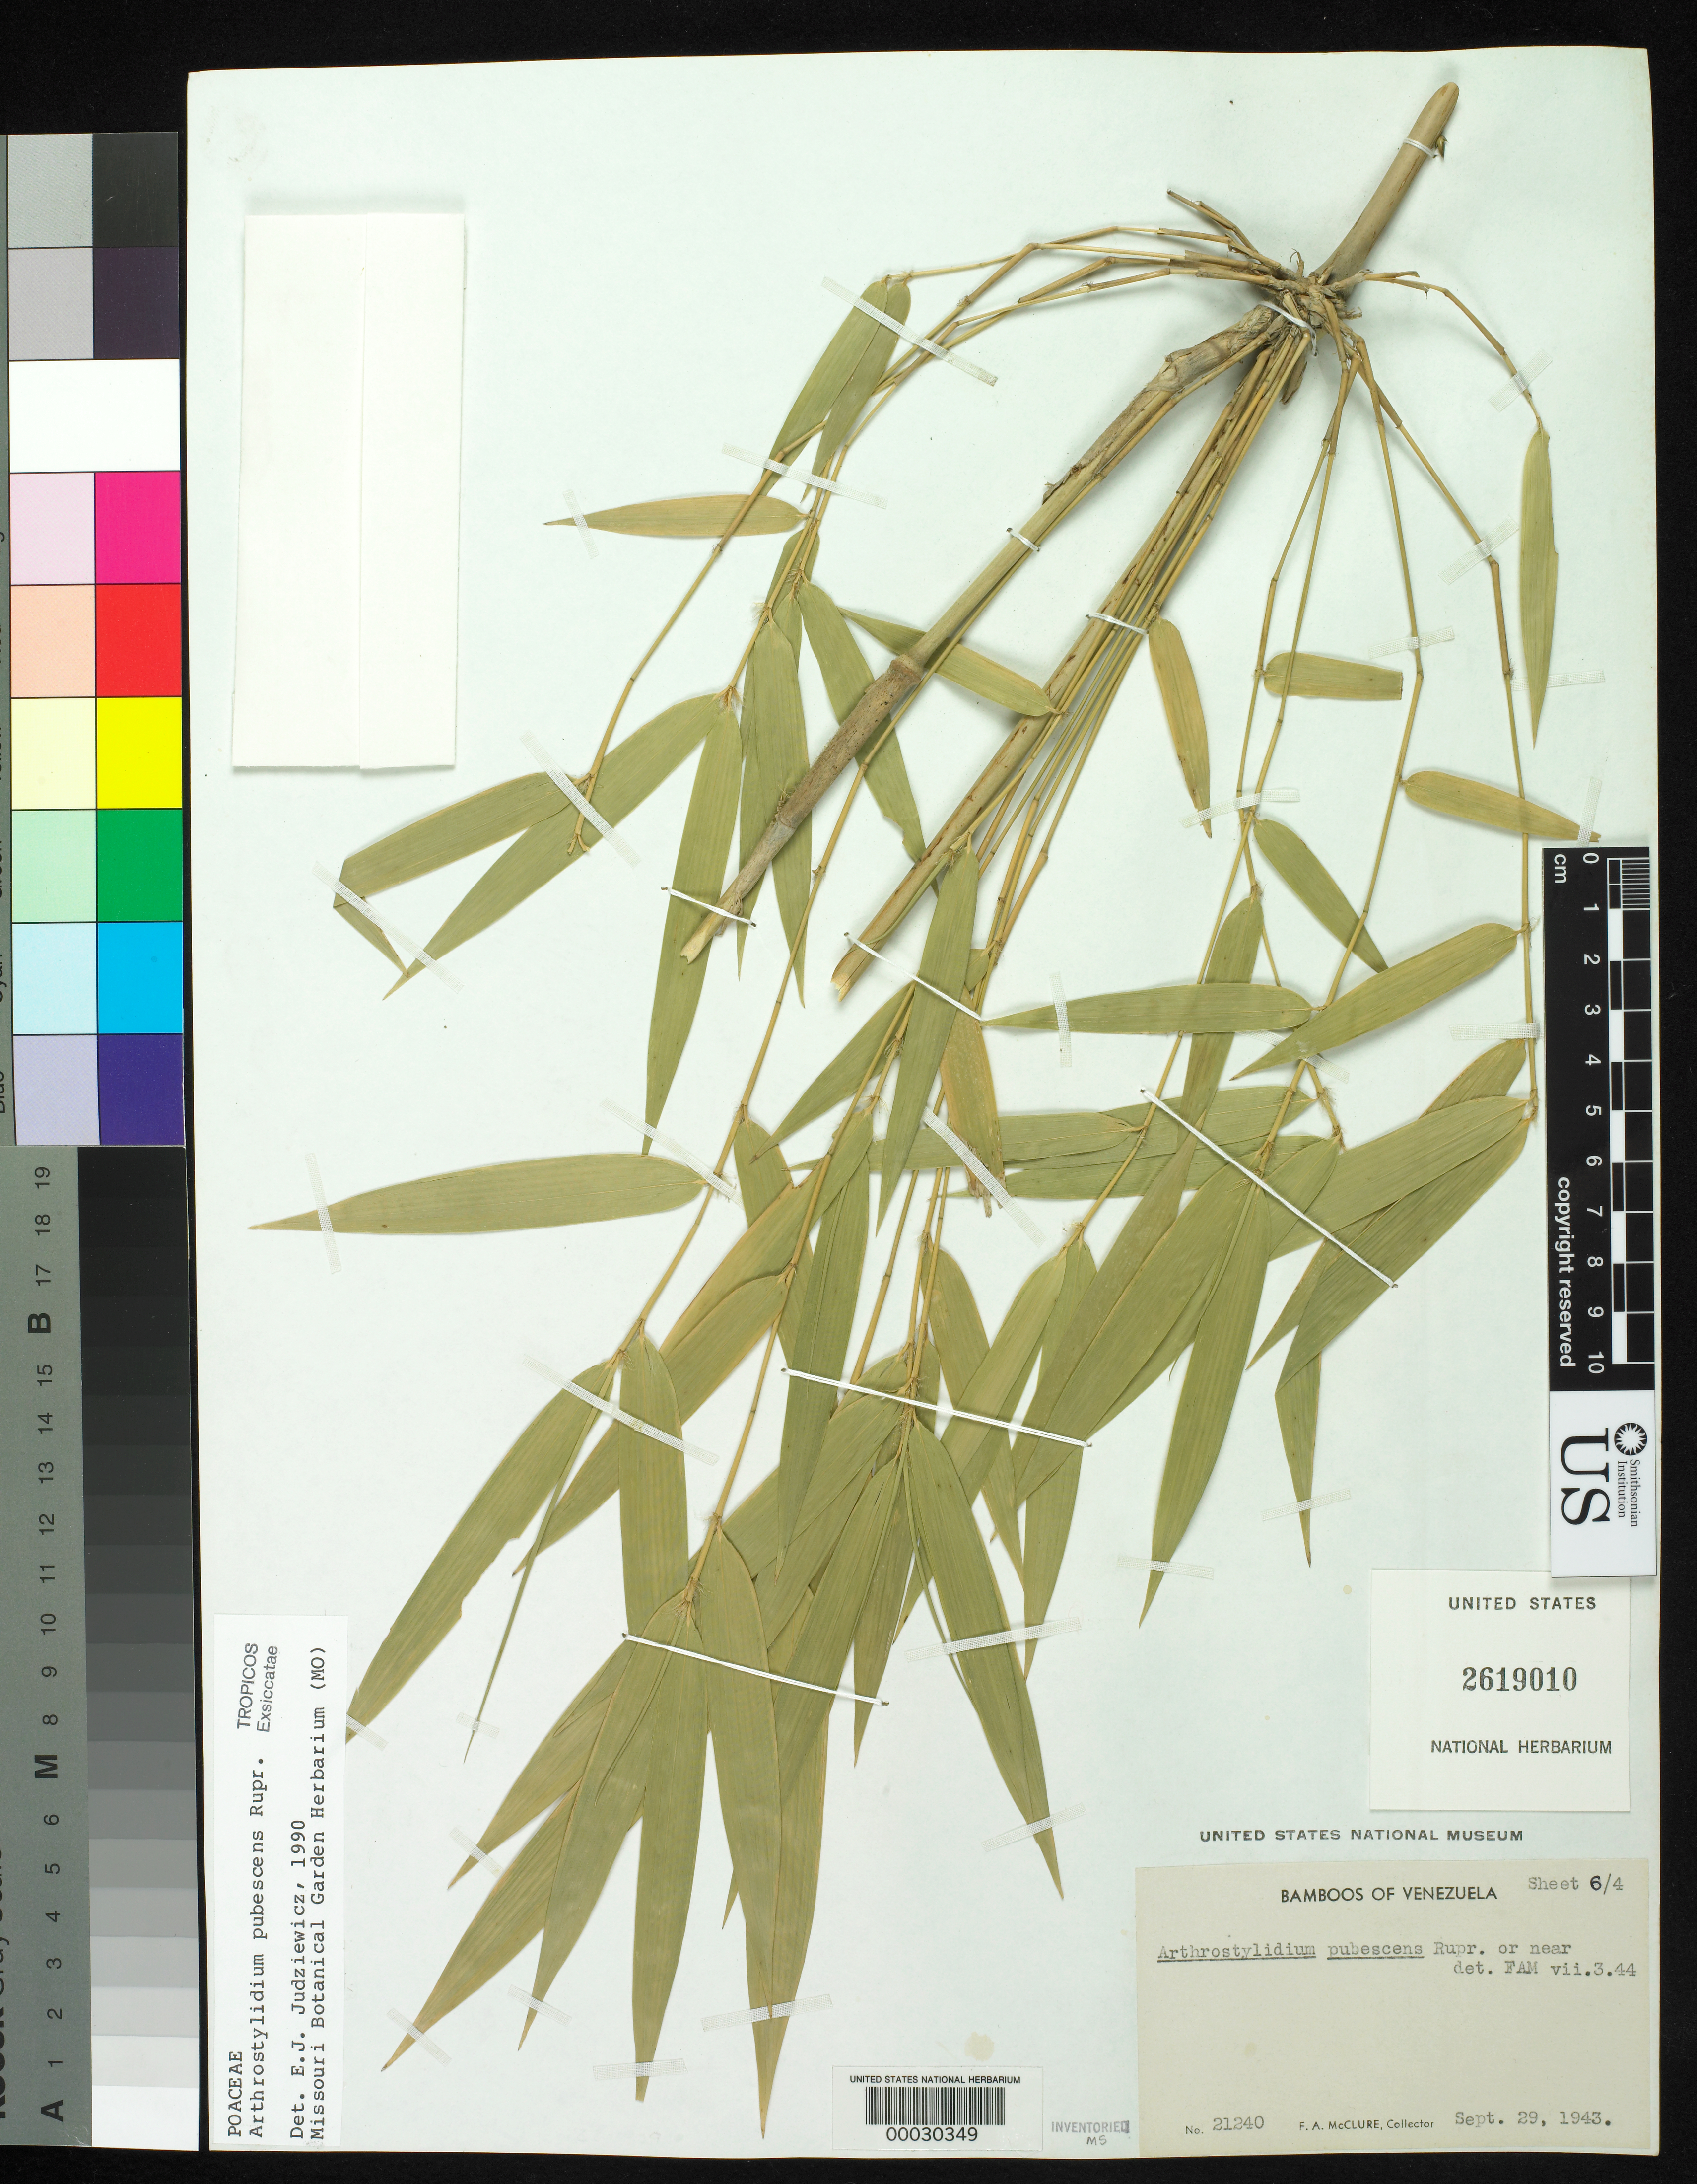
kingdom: Plantae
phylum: Tracheophyta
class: Liliopsida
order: Poales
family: Poaceae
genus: Arthrostylidium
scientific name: Arthrostylidium pubescens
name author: Rupr.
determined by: Judziewicz, E. J.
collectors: F. A. McClure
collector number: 21240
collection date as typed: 29 Sep 1943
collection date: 1943-09-29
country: Venezuela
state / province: Distrito Federal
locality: El junquito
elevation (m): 1200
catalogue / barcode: US 2619010